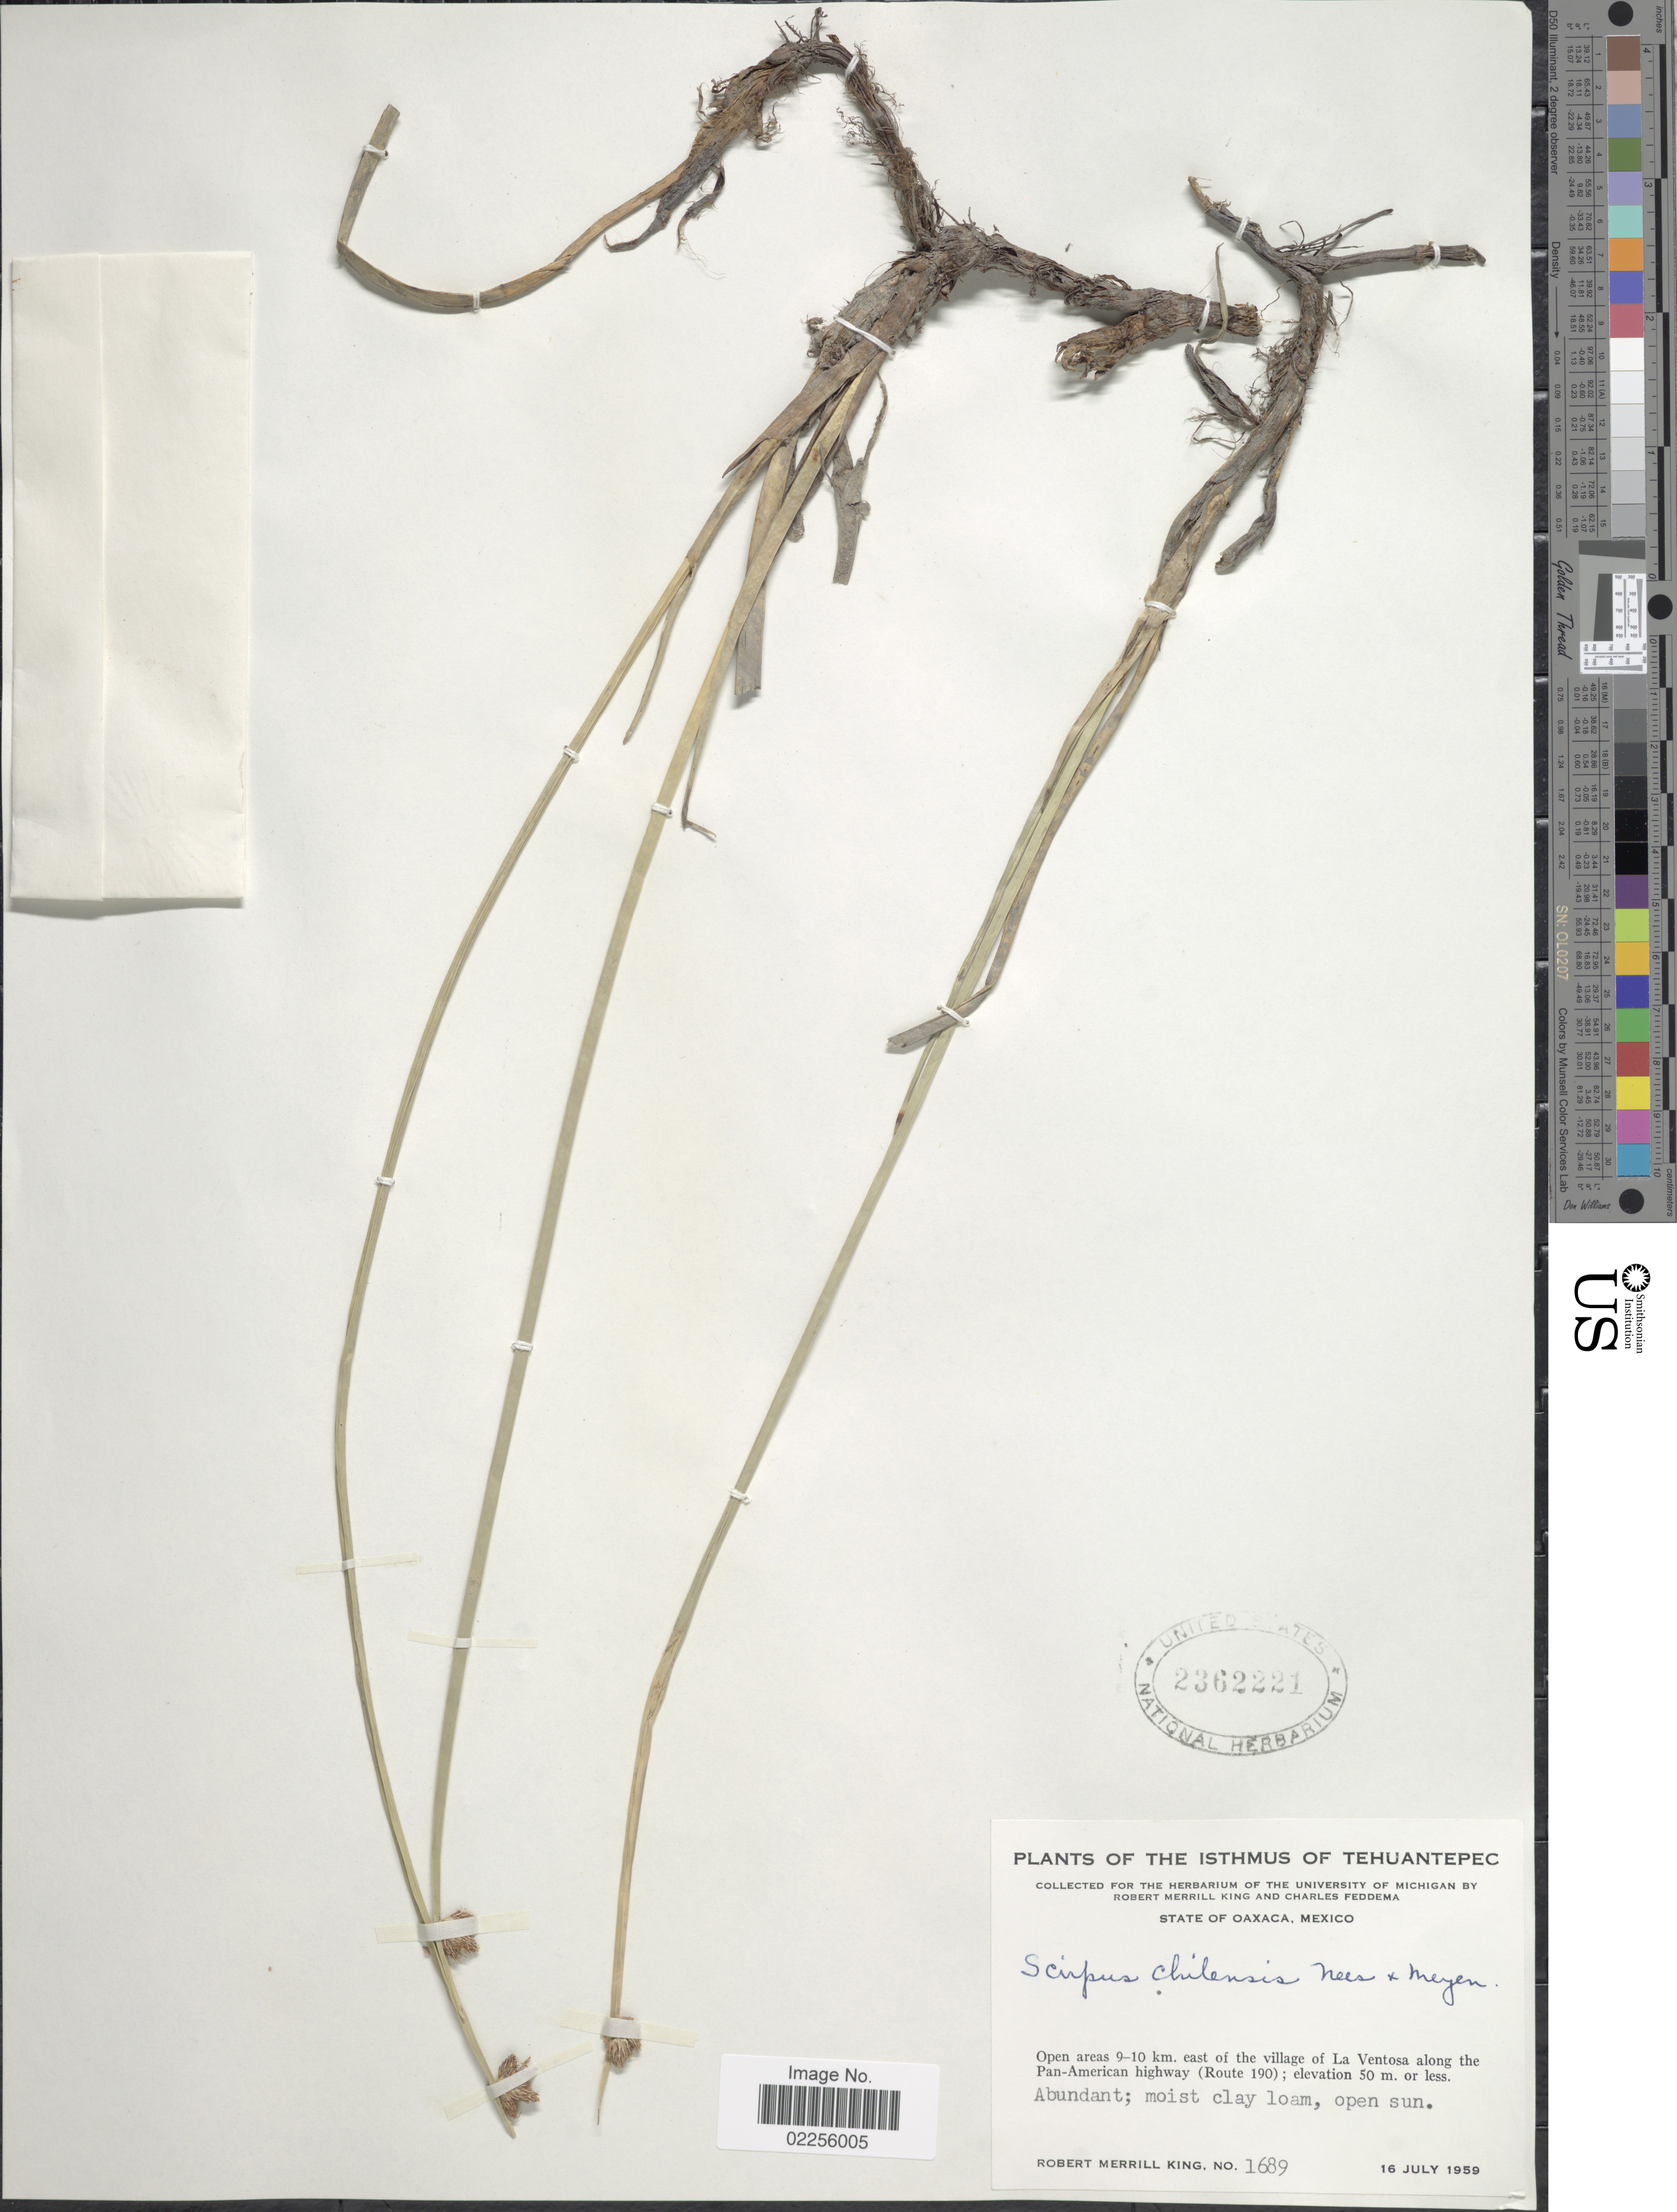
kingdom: Plantae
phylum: Tracheophyta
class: Liliopsida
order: Poales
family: Cyperaceae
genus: Schoenoplectus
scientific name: Schoenoplectus americanus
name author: (Pers.) Volkart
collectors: R. M. King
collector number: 1689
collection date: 1959-07-16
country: Mexico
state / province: Oaxaca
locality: The Isthmus of Tehuantepec, Open areas 9-10 km east of the village of La Ventosa along the Pan-American highway (Route 190)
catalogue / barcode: US 2362221